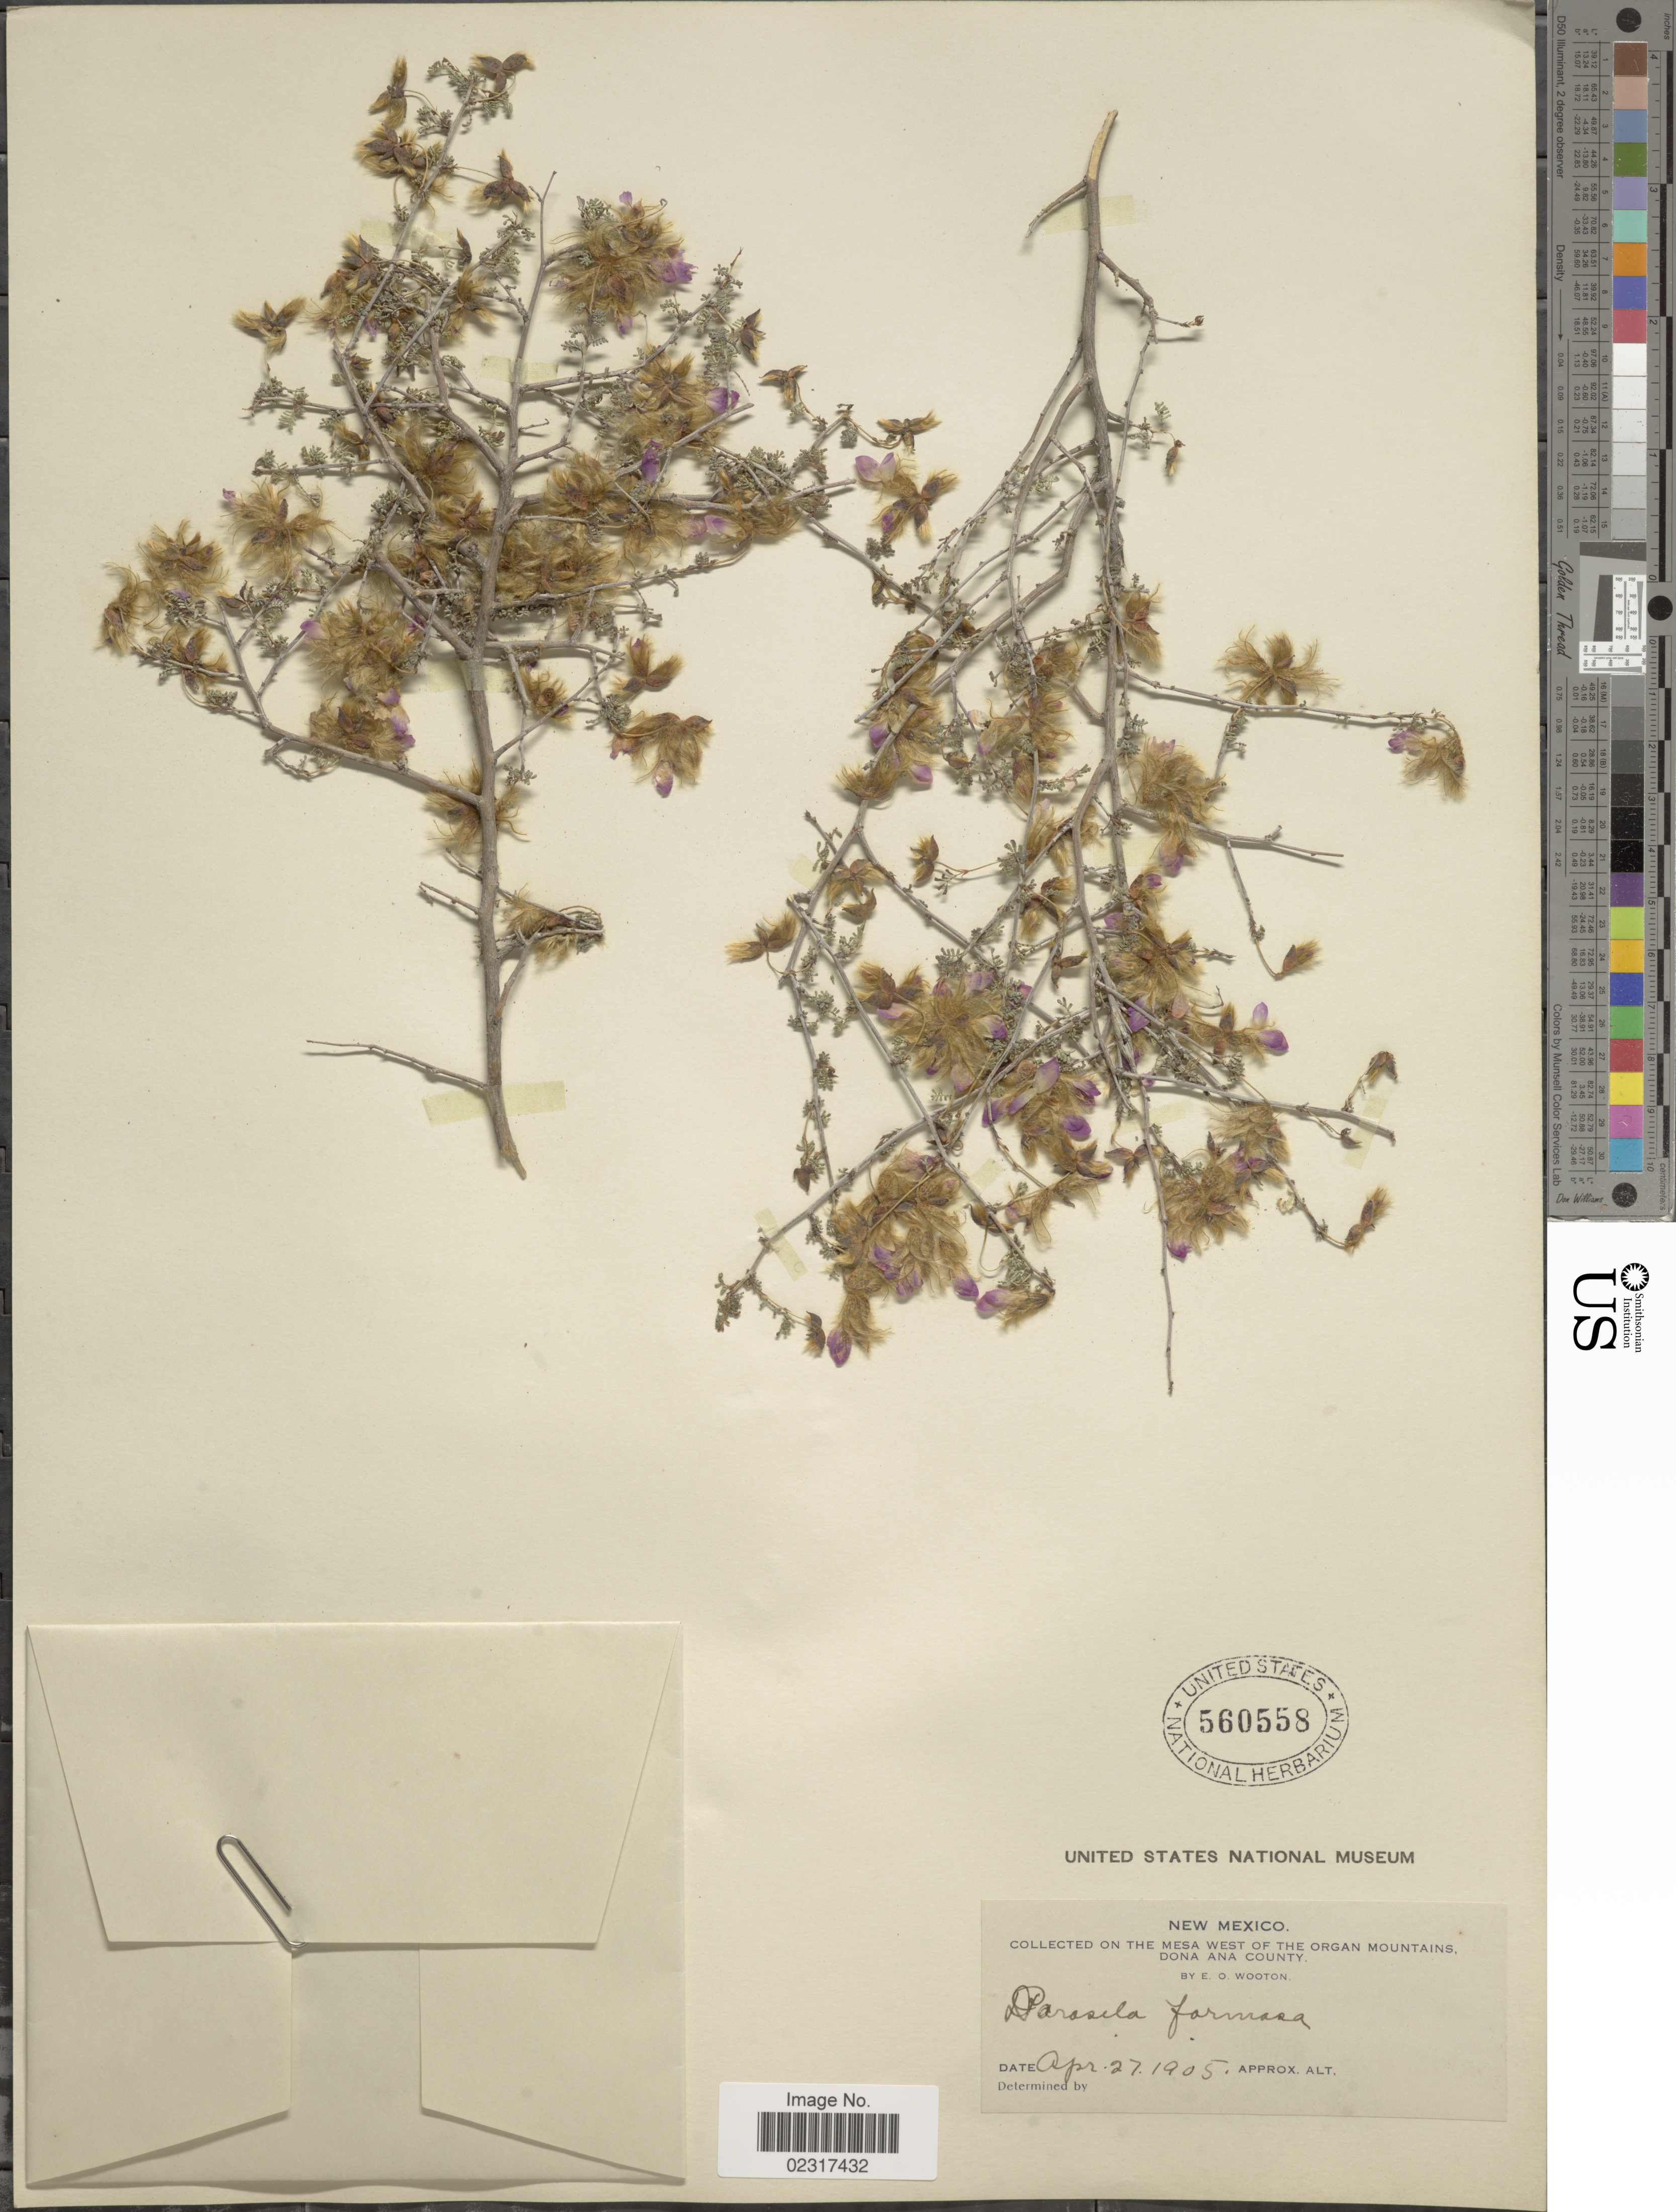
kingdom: Plantae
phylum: Tracheophyta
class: Magnoliopsida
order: Fabales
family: Fabaceae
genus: Dalea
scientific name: Dalea formosa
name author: Torr.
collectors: E. O. Wooton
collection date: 1905-04-27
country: United States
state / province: New Mexico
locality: On the Mesa west of the Organ Mountains, Dona Ana County.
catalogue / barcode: US 560558